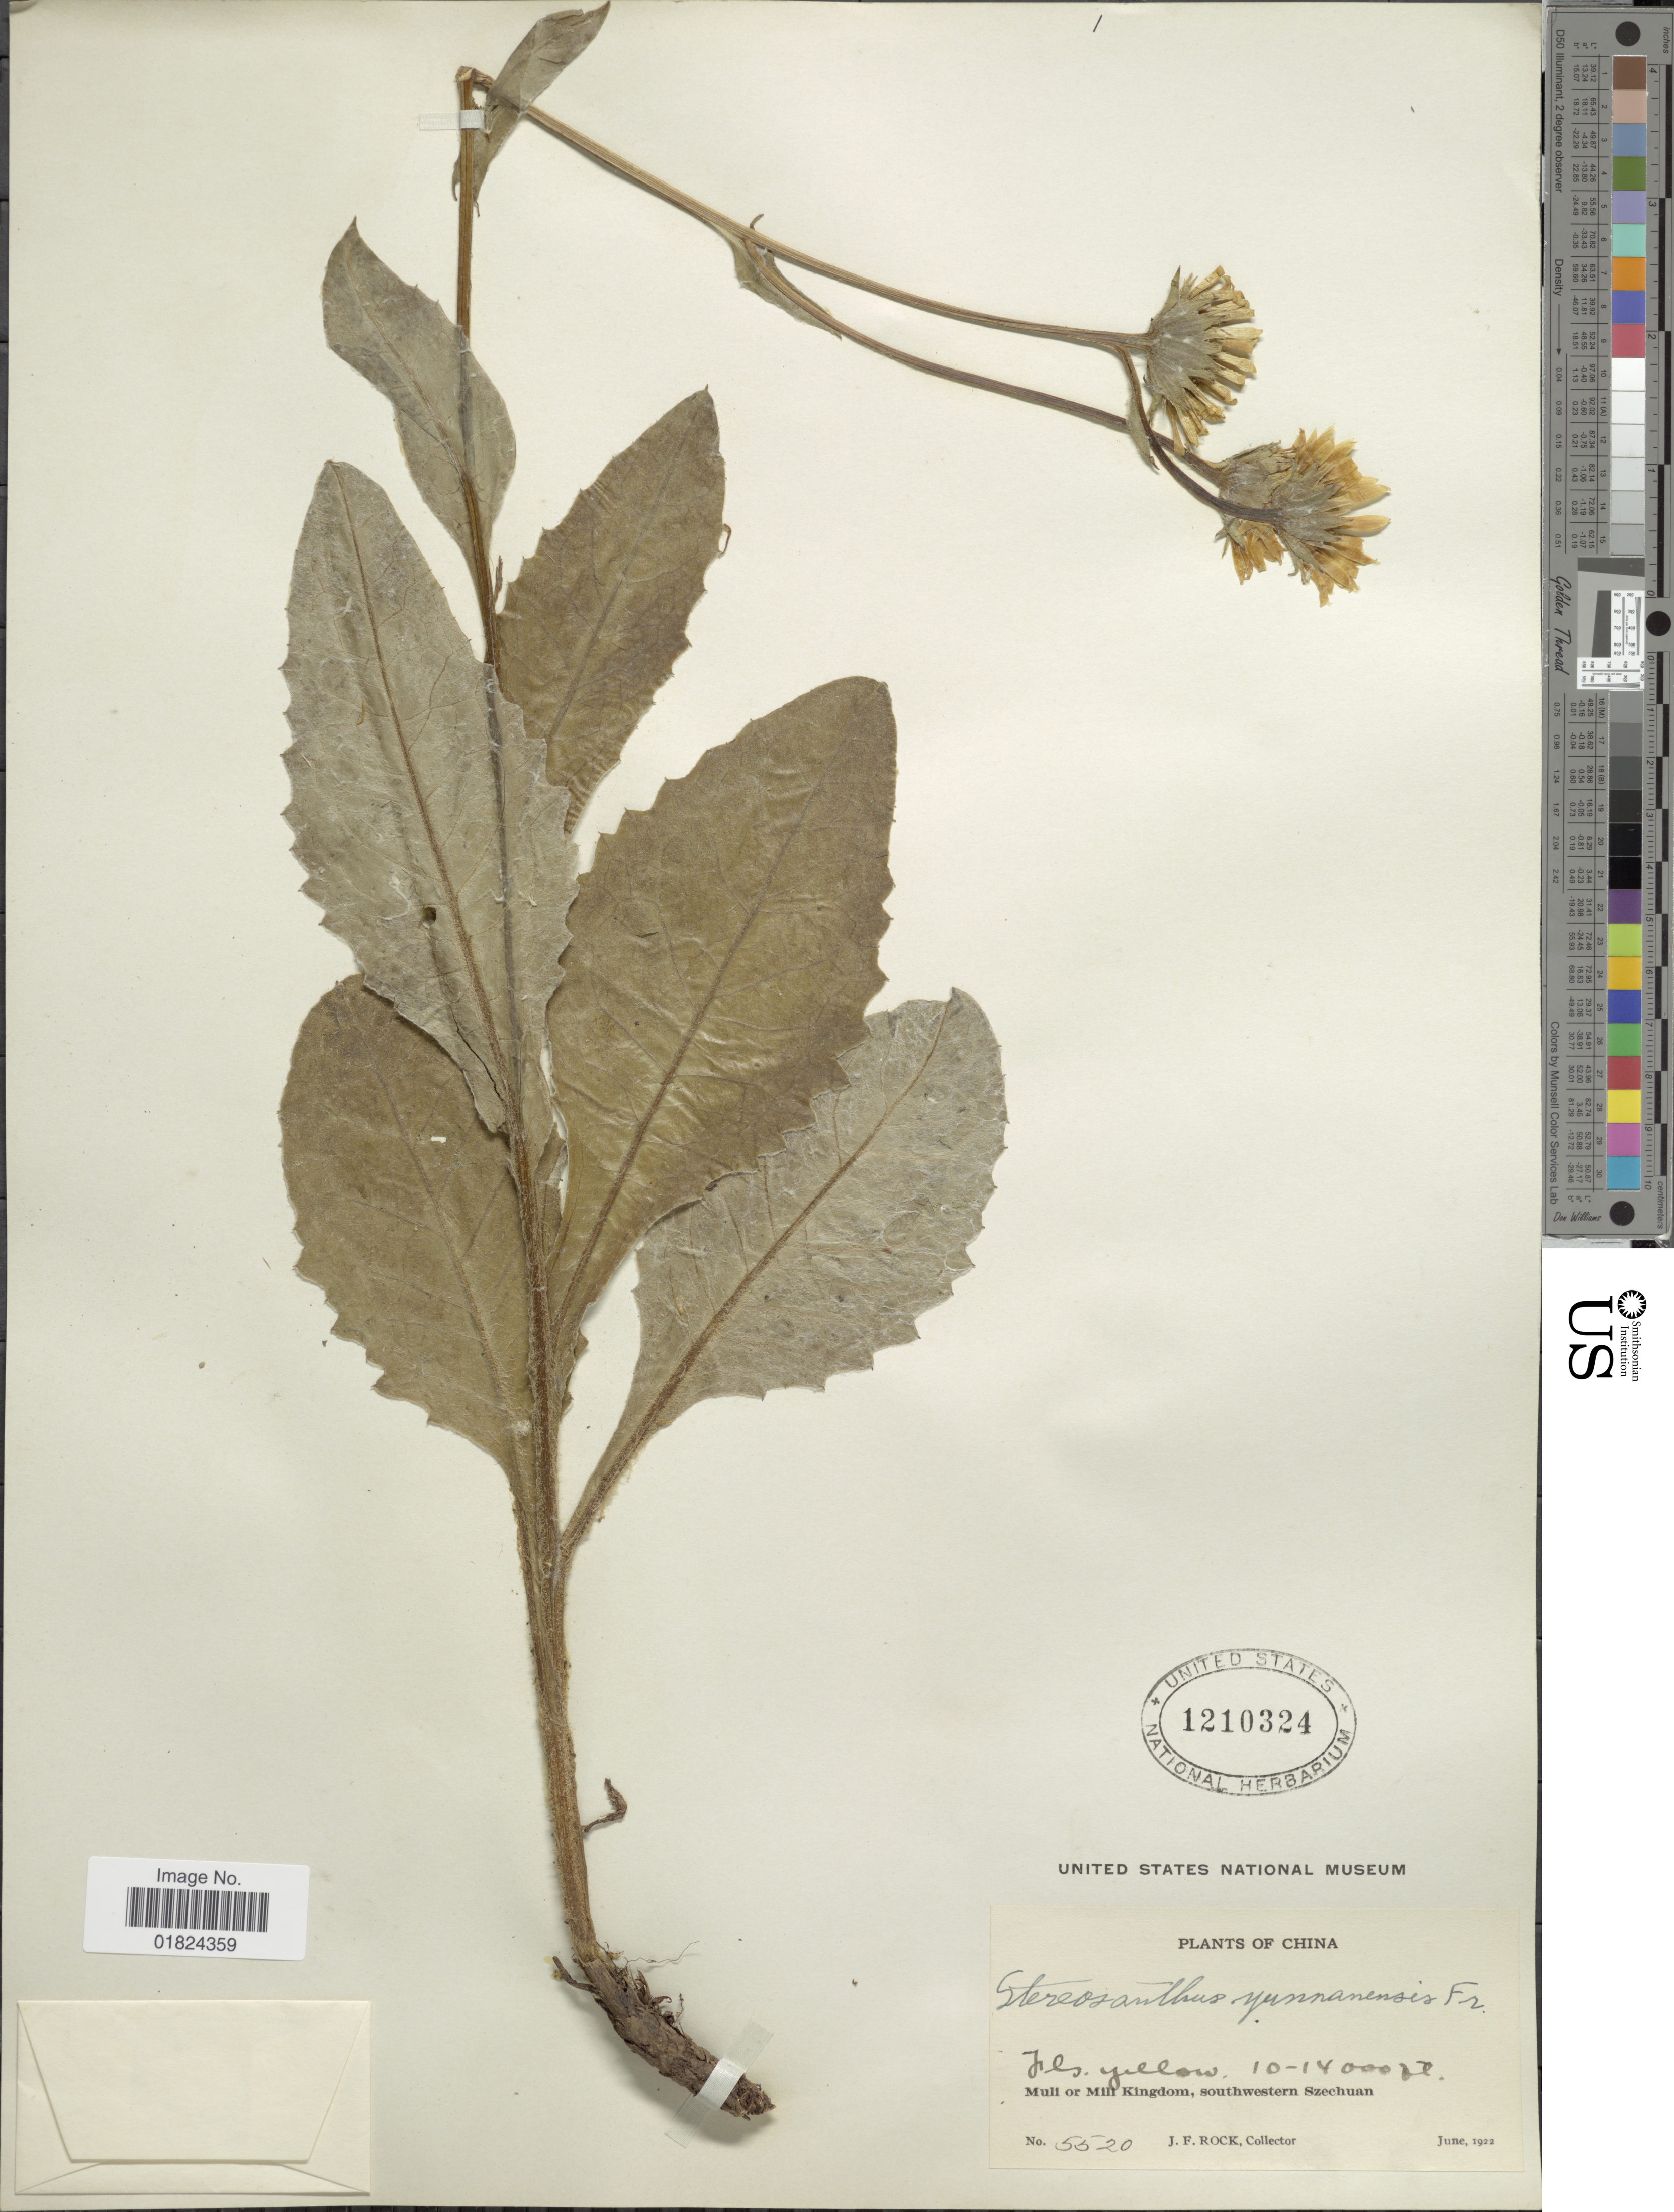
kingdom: Plantae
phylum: Tracheophyta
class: Magnoliopsida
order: Asterales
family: Asteraceae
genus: Stereosanthus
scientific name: Stereosanthus yunnanensis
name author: (L.) Fr.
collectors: J. Rock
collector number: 5520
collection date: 1922-06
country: China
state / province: Sichuan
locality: Southwestern Szechuan, Muli or Mili Kingdom.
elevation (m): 305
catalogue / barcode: US 1210324